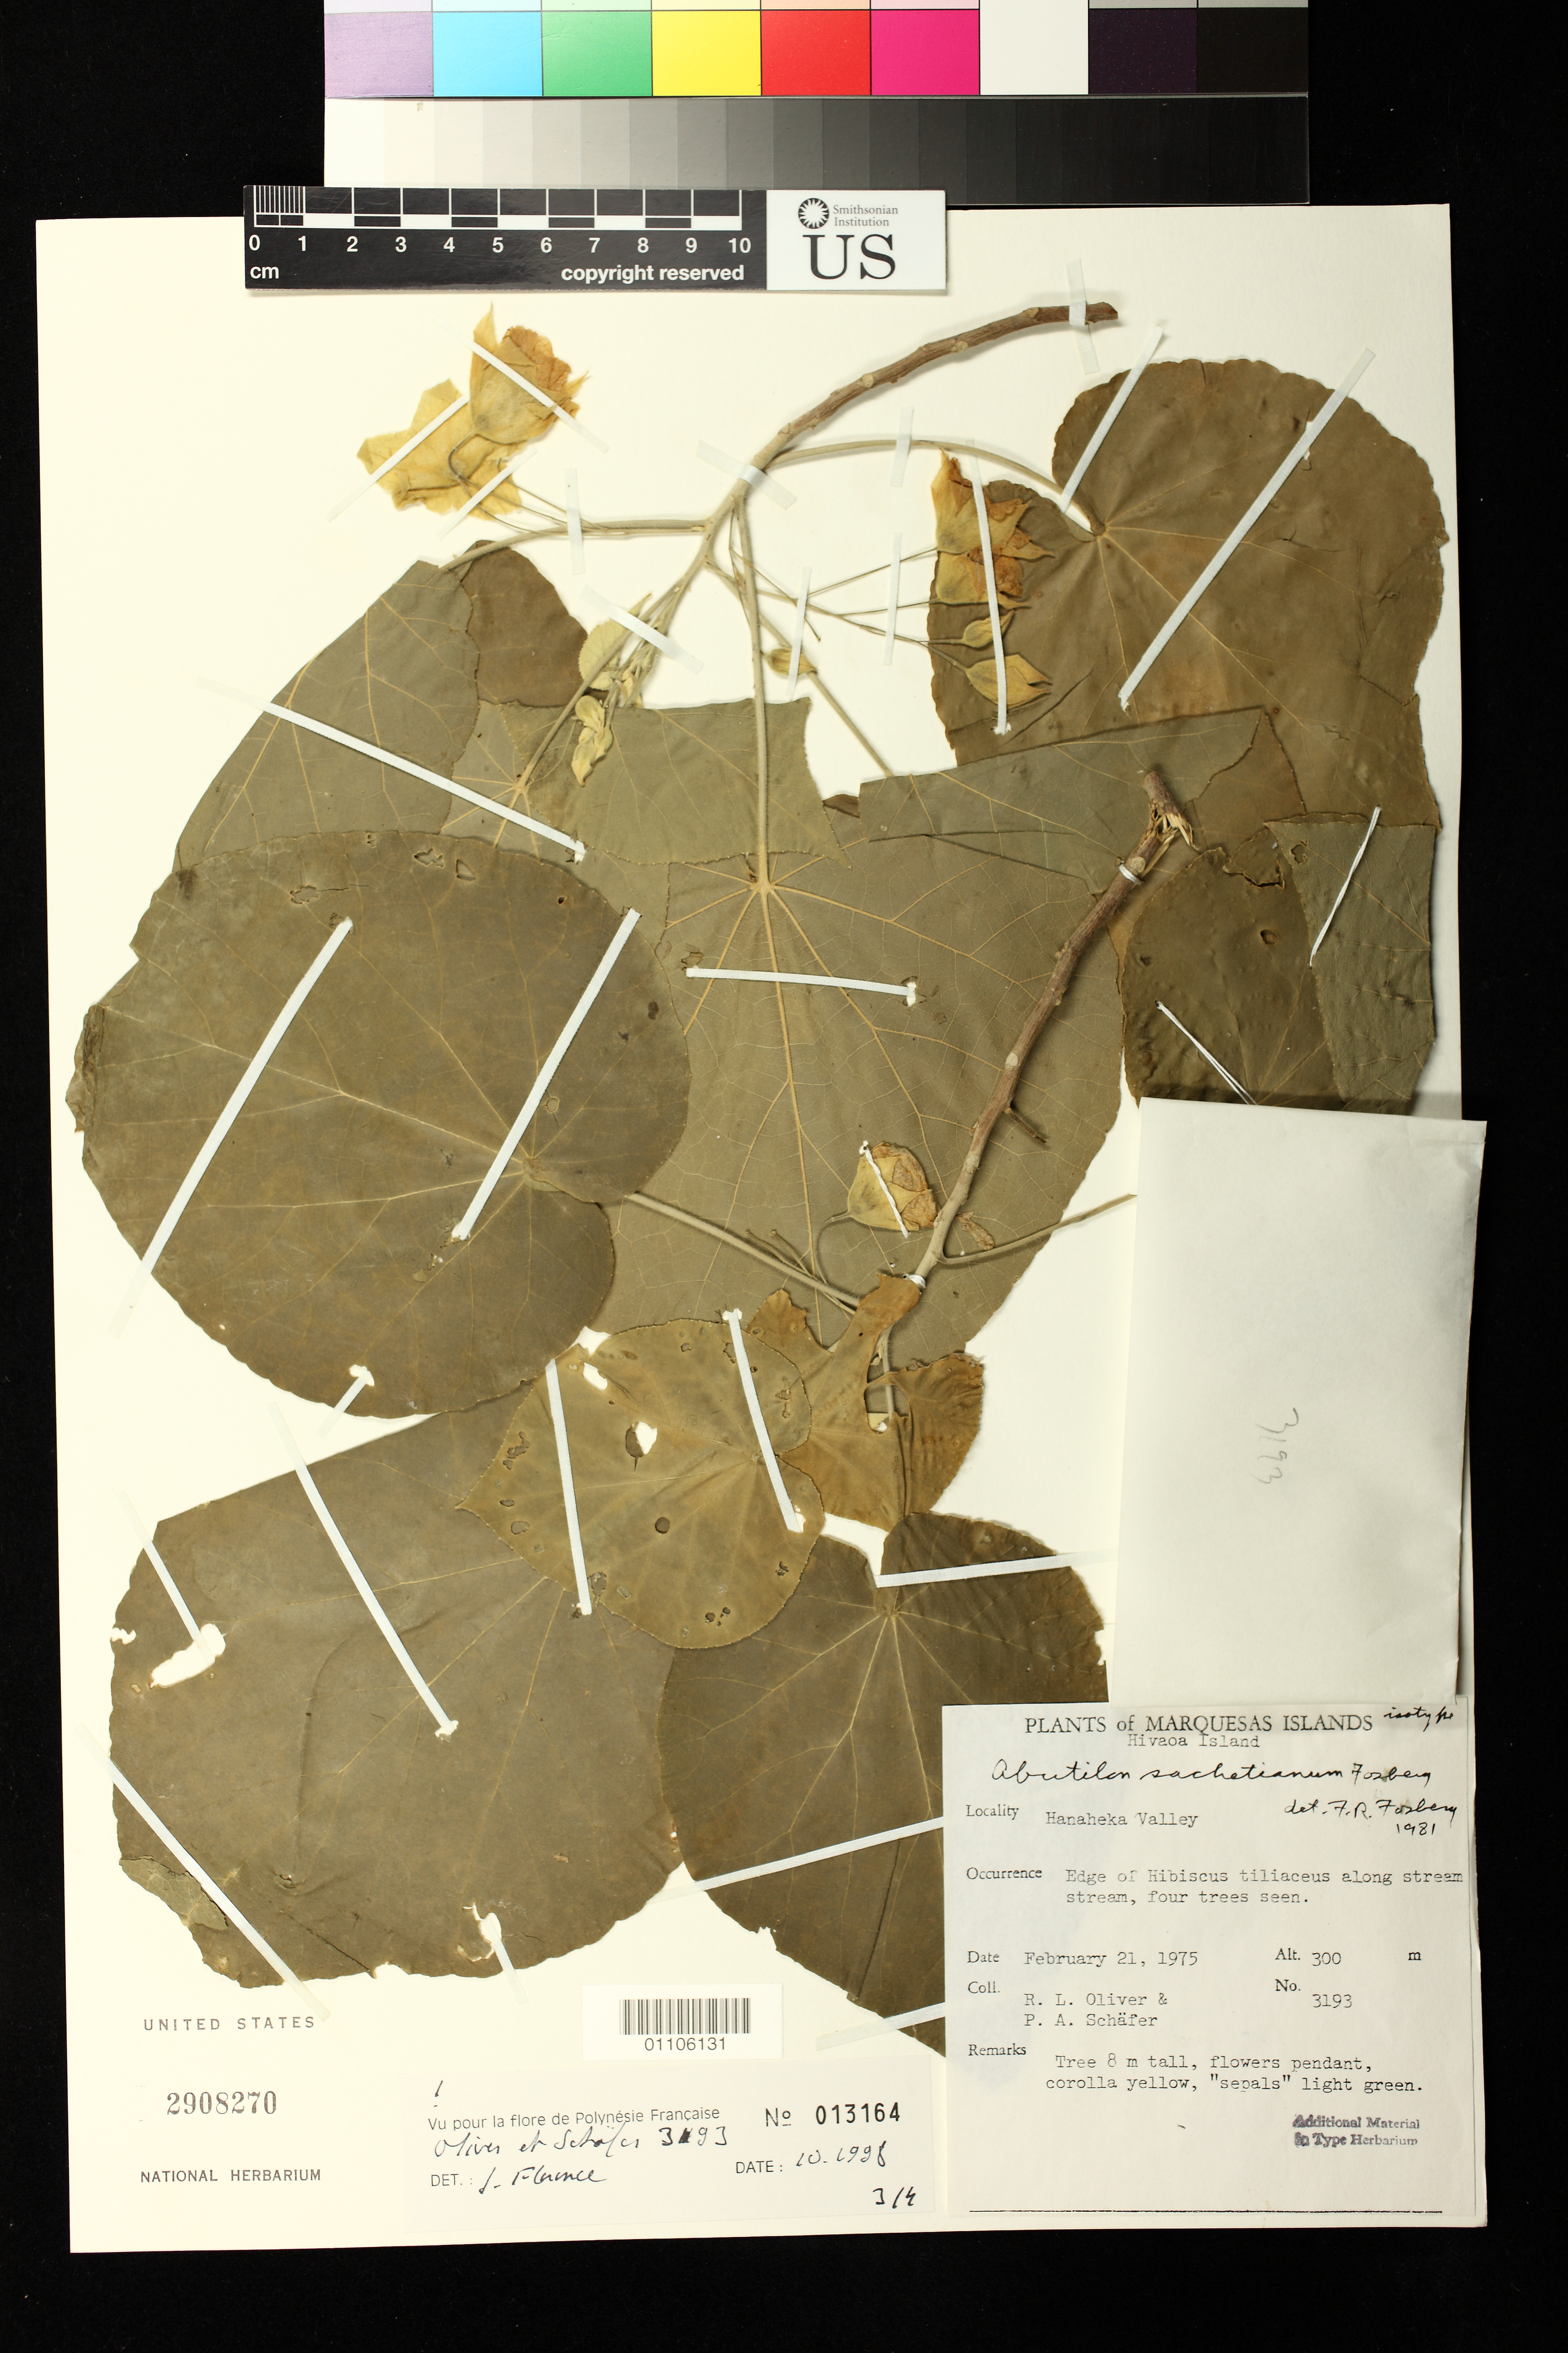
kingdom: Plantae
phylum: Tracheophyta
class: Magnoliopsida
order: Malvales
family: Malvaceae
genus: Abutilon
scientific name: Abutilon sachetianum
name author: Fosberg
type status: Isotype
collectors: R. L. Oliver & P. Schafer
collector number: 3193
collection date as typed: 21 Feb 1975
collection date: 1975-02-21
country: French Polynesia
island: Hiva Oa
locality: Hanaheka Valley.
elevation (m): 300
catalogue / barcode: US 2908270